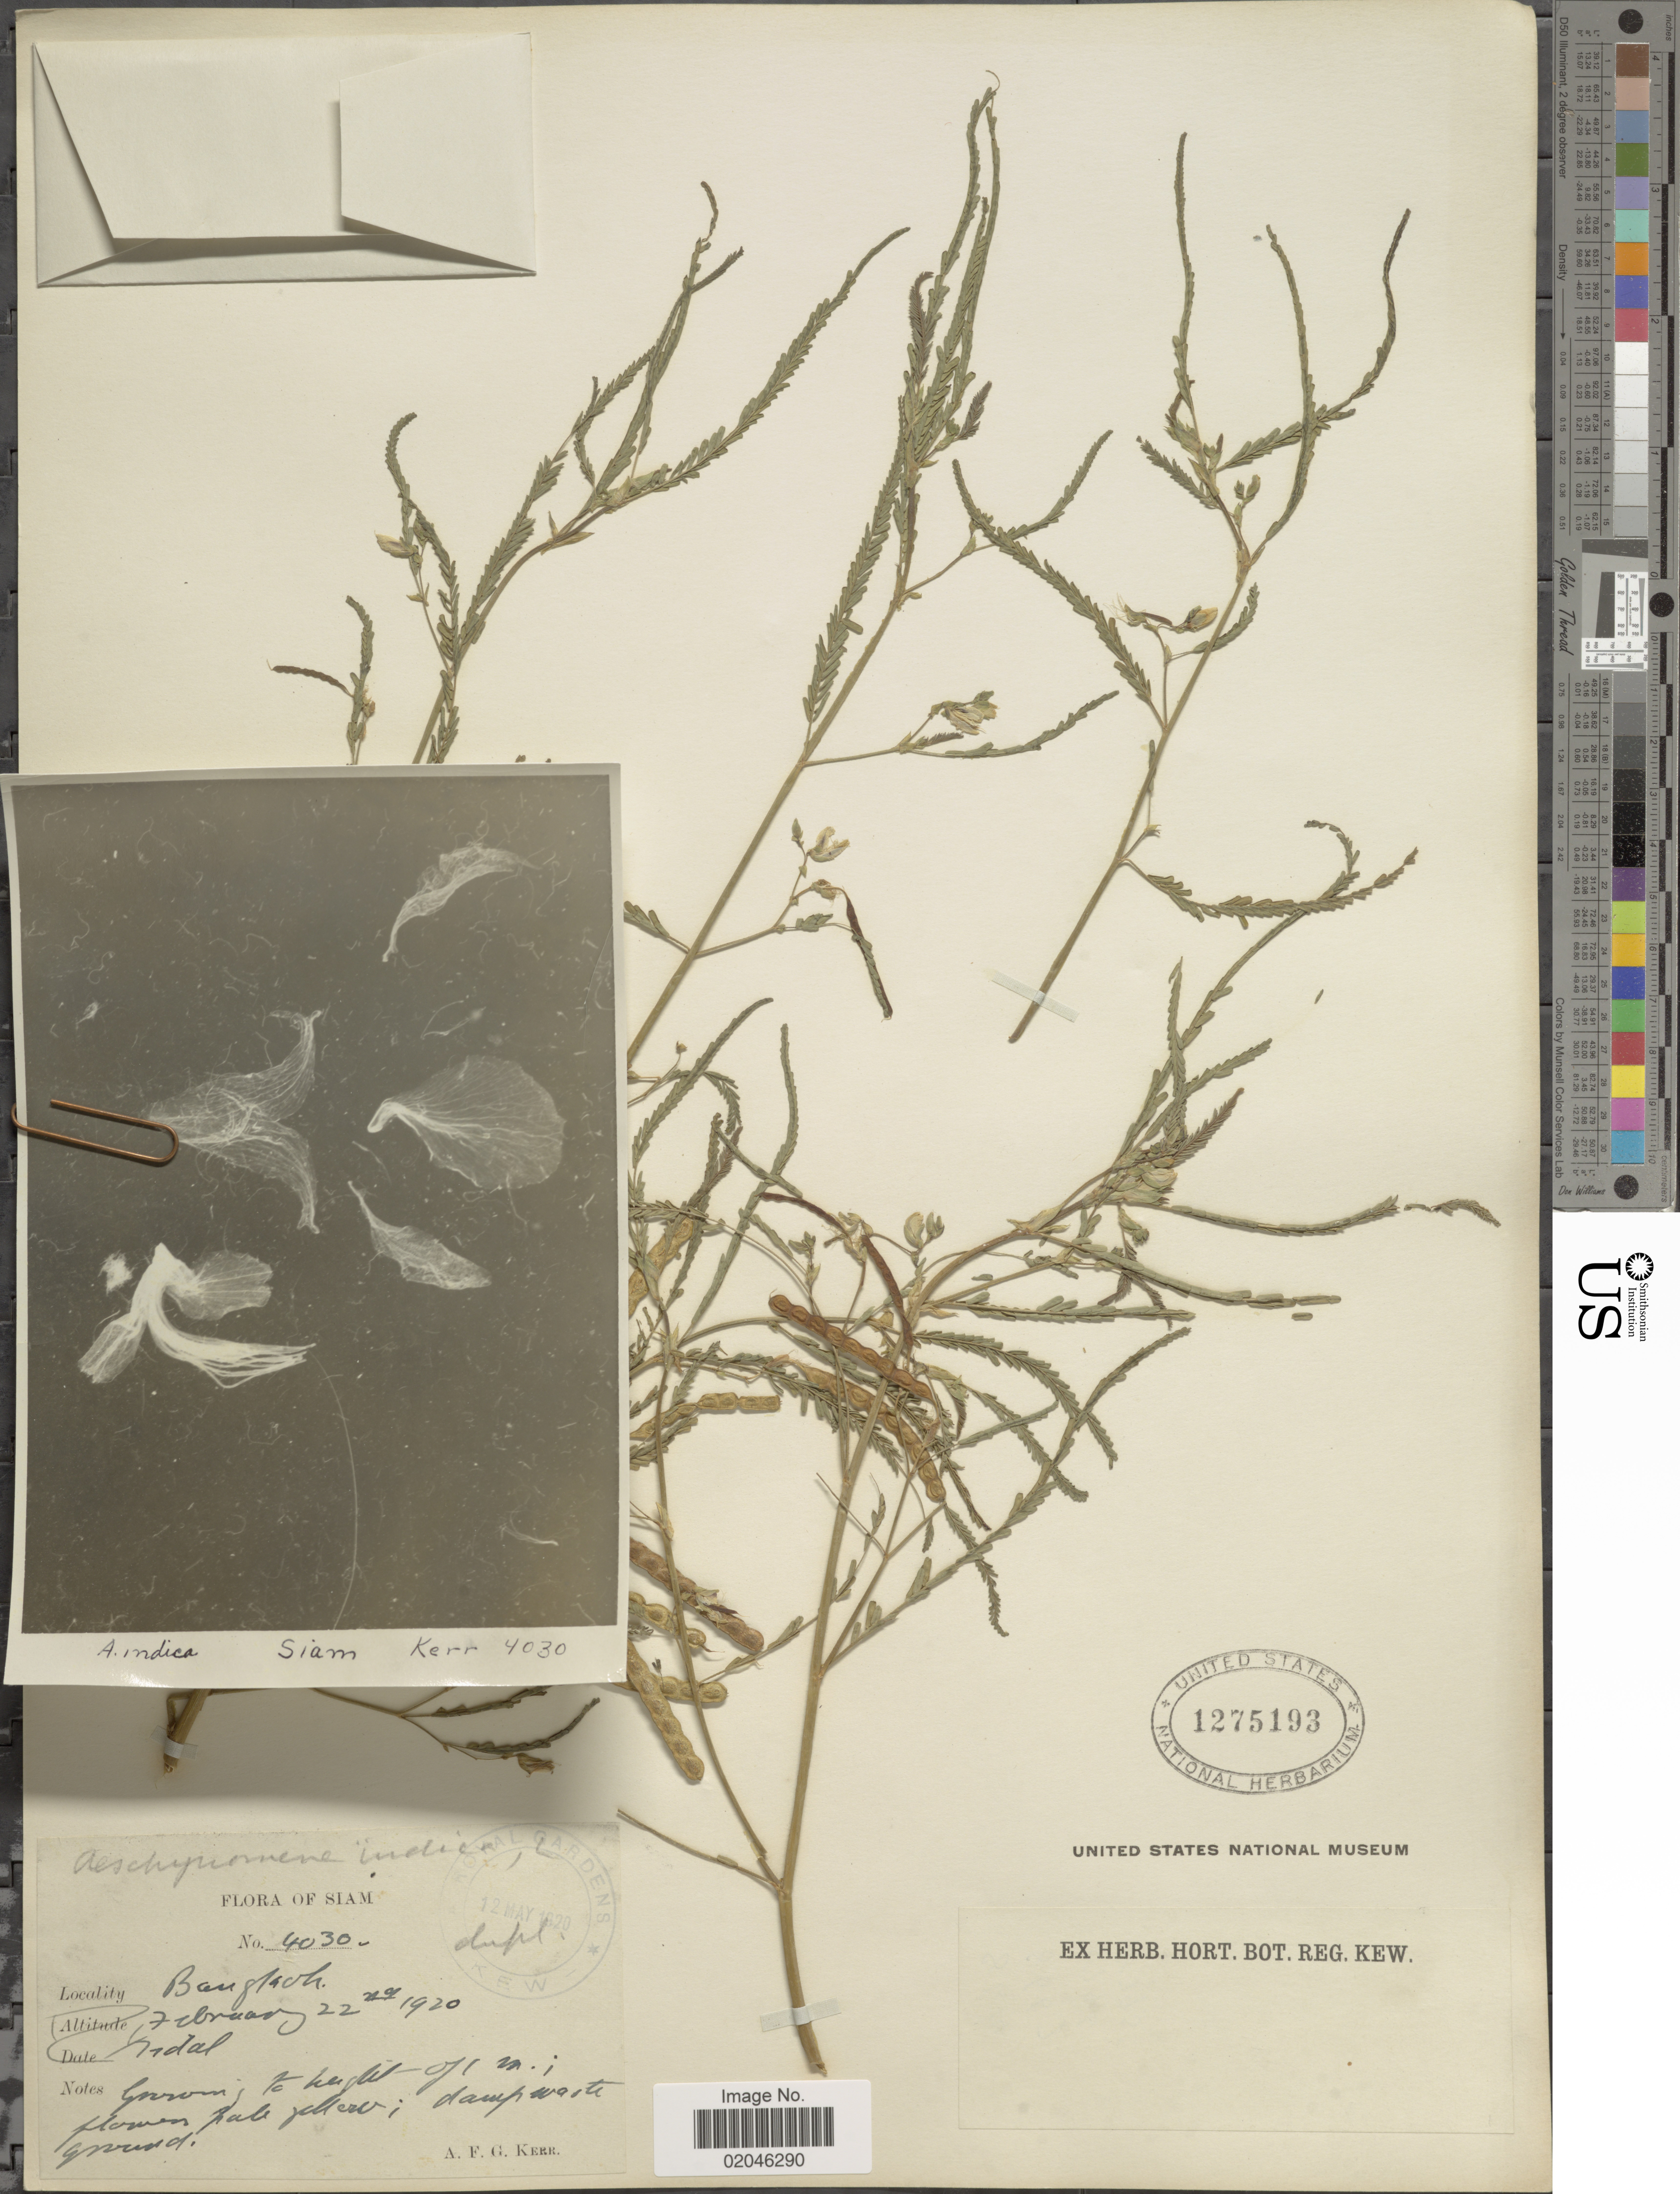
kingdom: Plantae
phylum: Tracheophyta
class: Magnoliopsida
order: Fabales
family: Fabaceae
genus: Aeschynomene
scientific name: Aeschynomene indica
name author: L.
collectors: A. F. G. Kerr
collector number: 4030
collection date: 1920-02-22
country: Thailand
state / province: Bangkok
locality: Siam, Bangkok.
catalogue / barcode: US 1275193